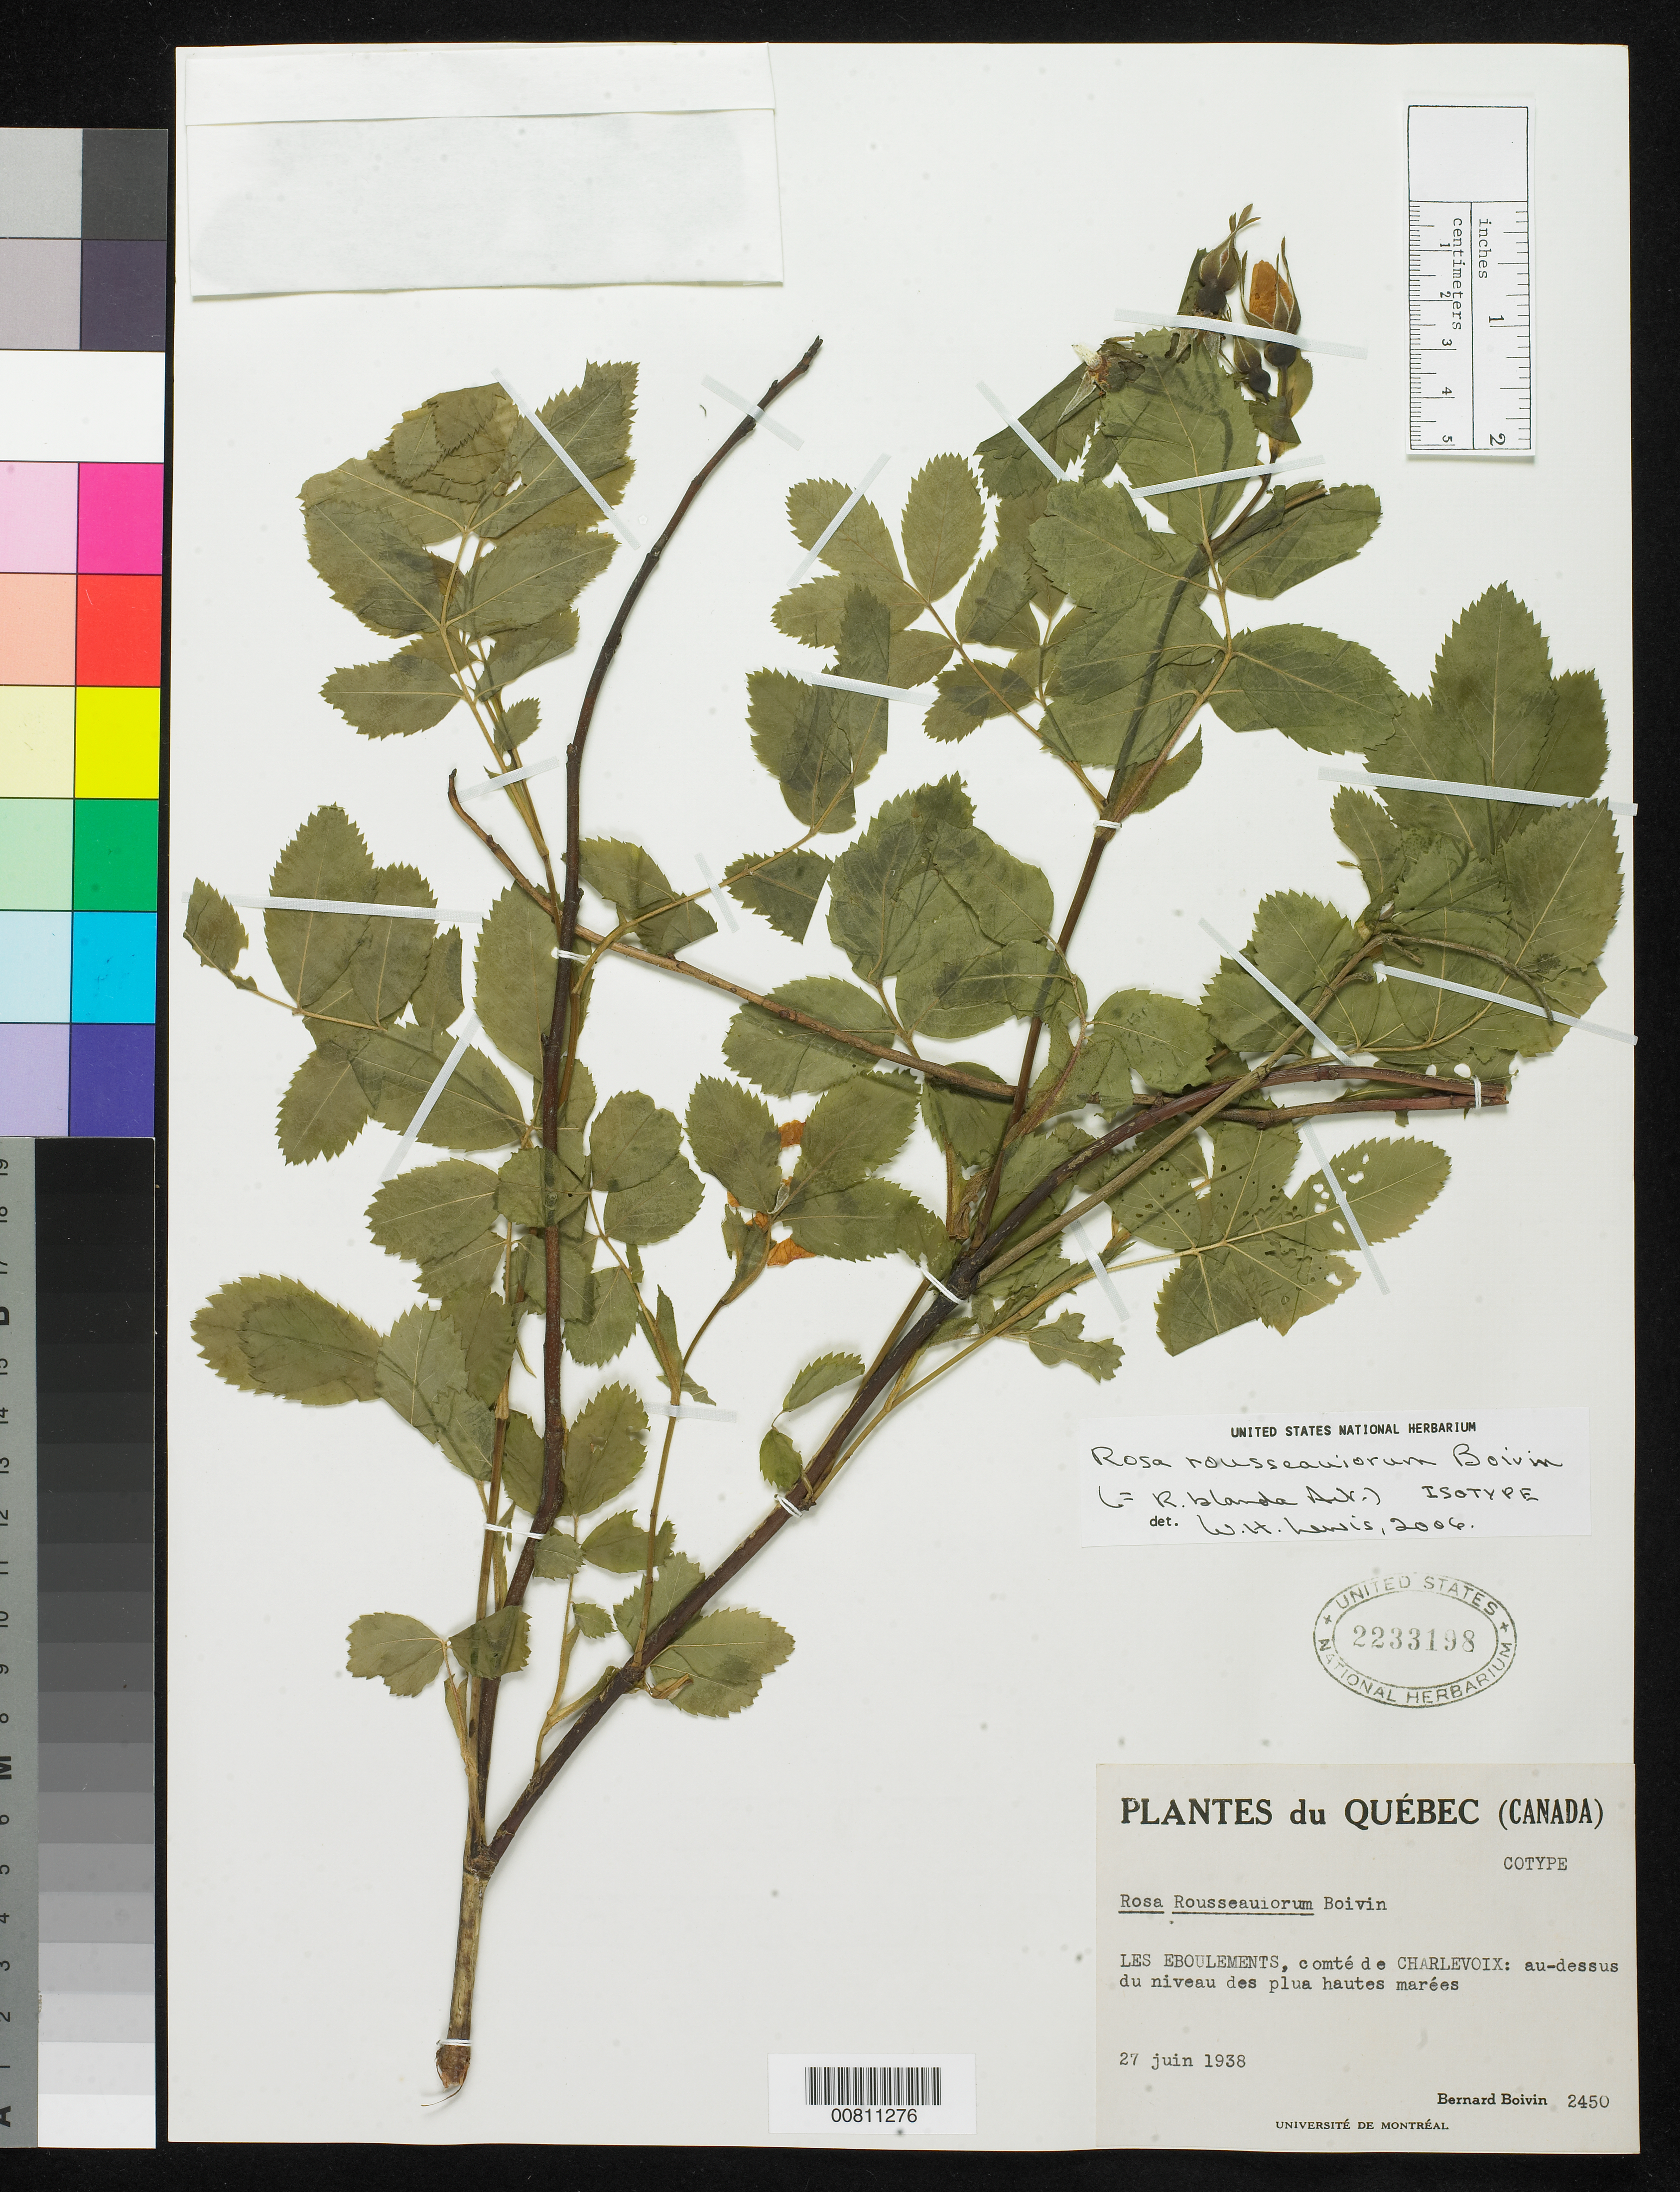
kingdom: Plantae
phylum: Tracheophyta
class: Magnoliopsida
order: Rosales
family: Rosaceae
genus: Rosa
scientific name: Rosa rousseauiorum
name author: B. Boivin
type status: Isotype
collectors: J. R. B. Boivin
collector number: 2450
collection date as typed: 27 Jun 1938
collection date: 1938-06-27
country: Canada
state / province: Quebec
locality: Les Eboulements, comté de Charlevoix: au-dessus du niveau des plua hautes marées.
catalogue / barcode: US 2233198